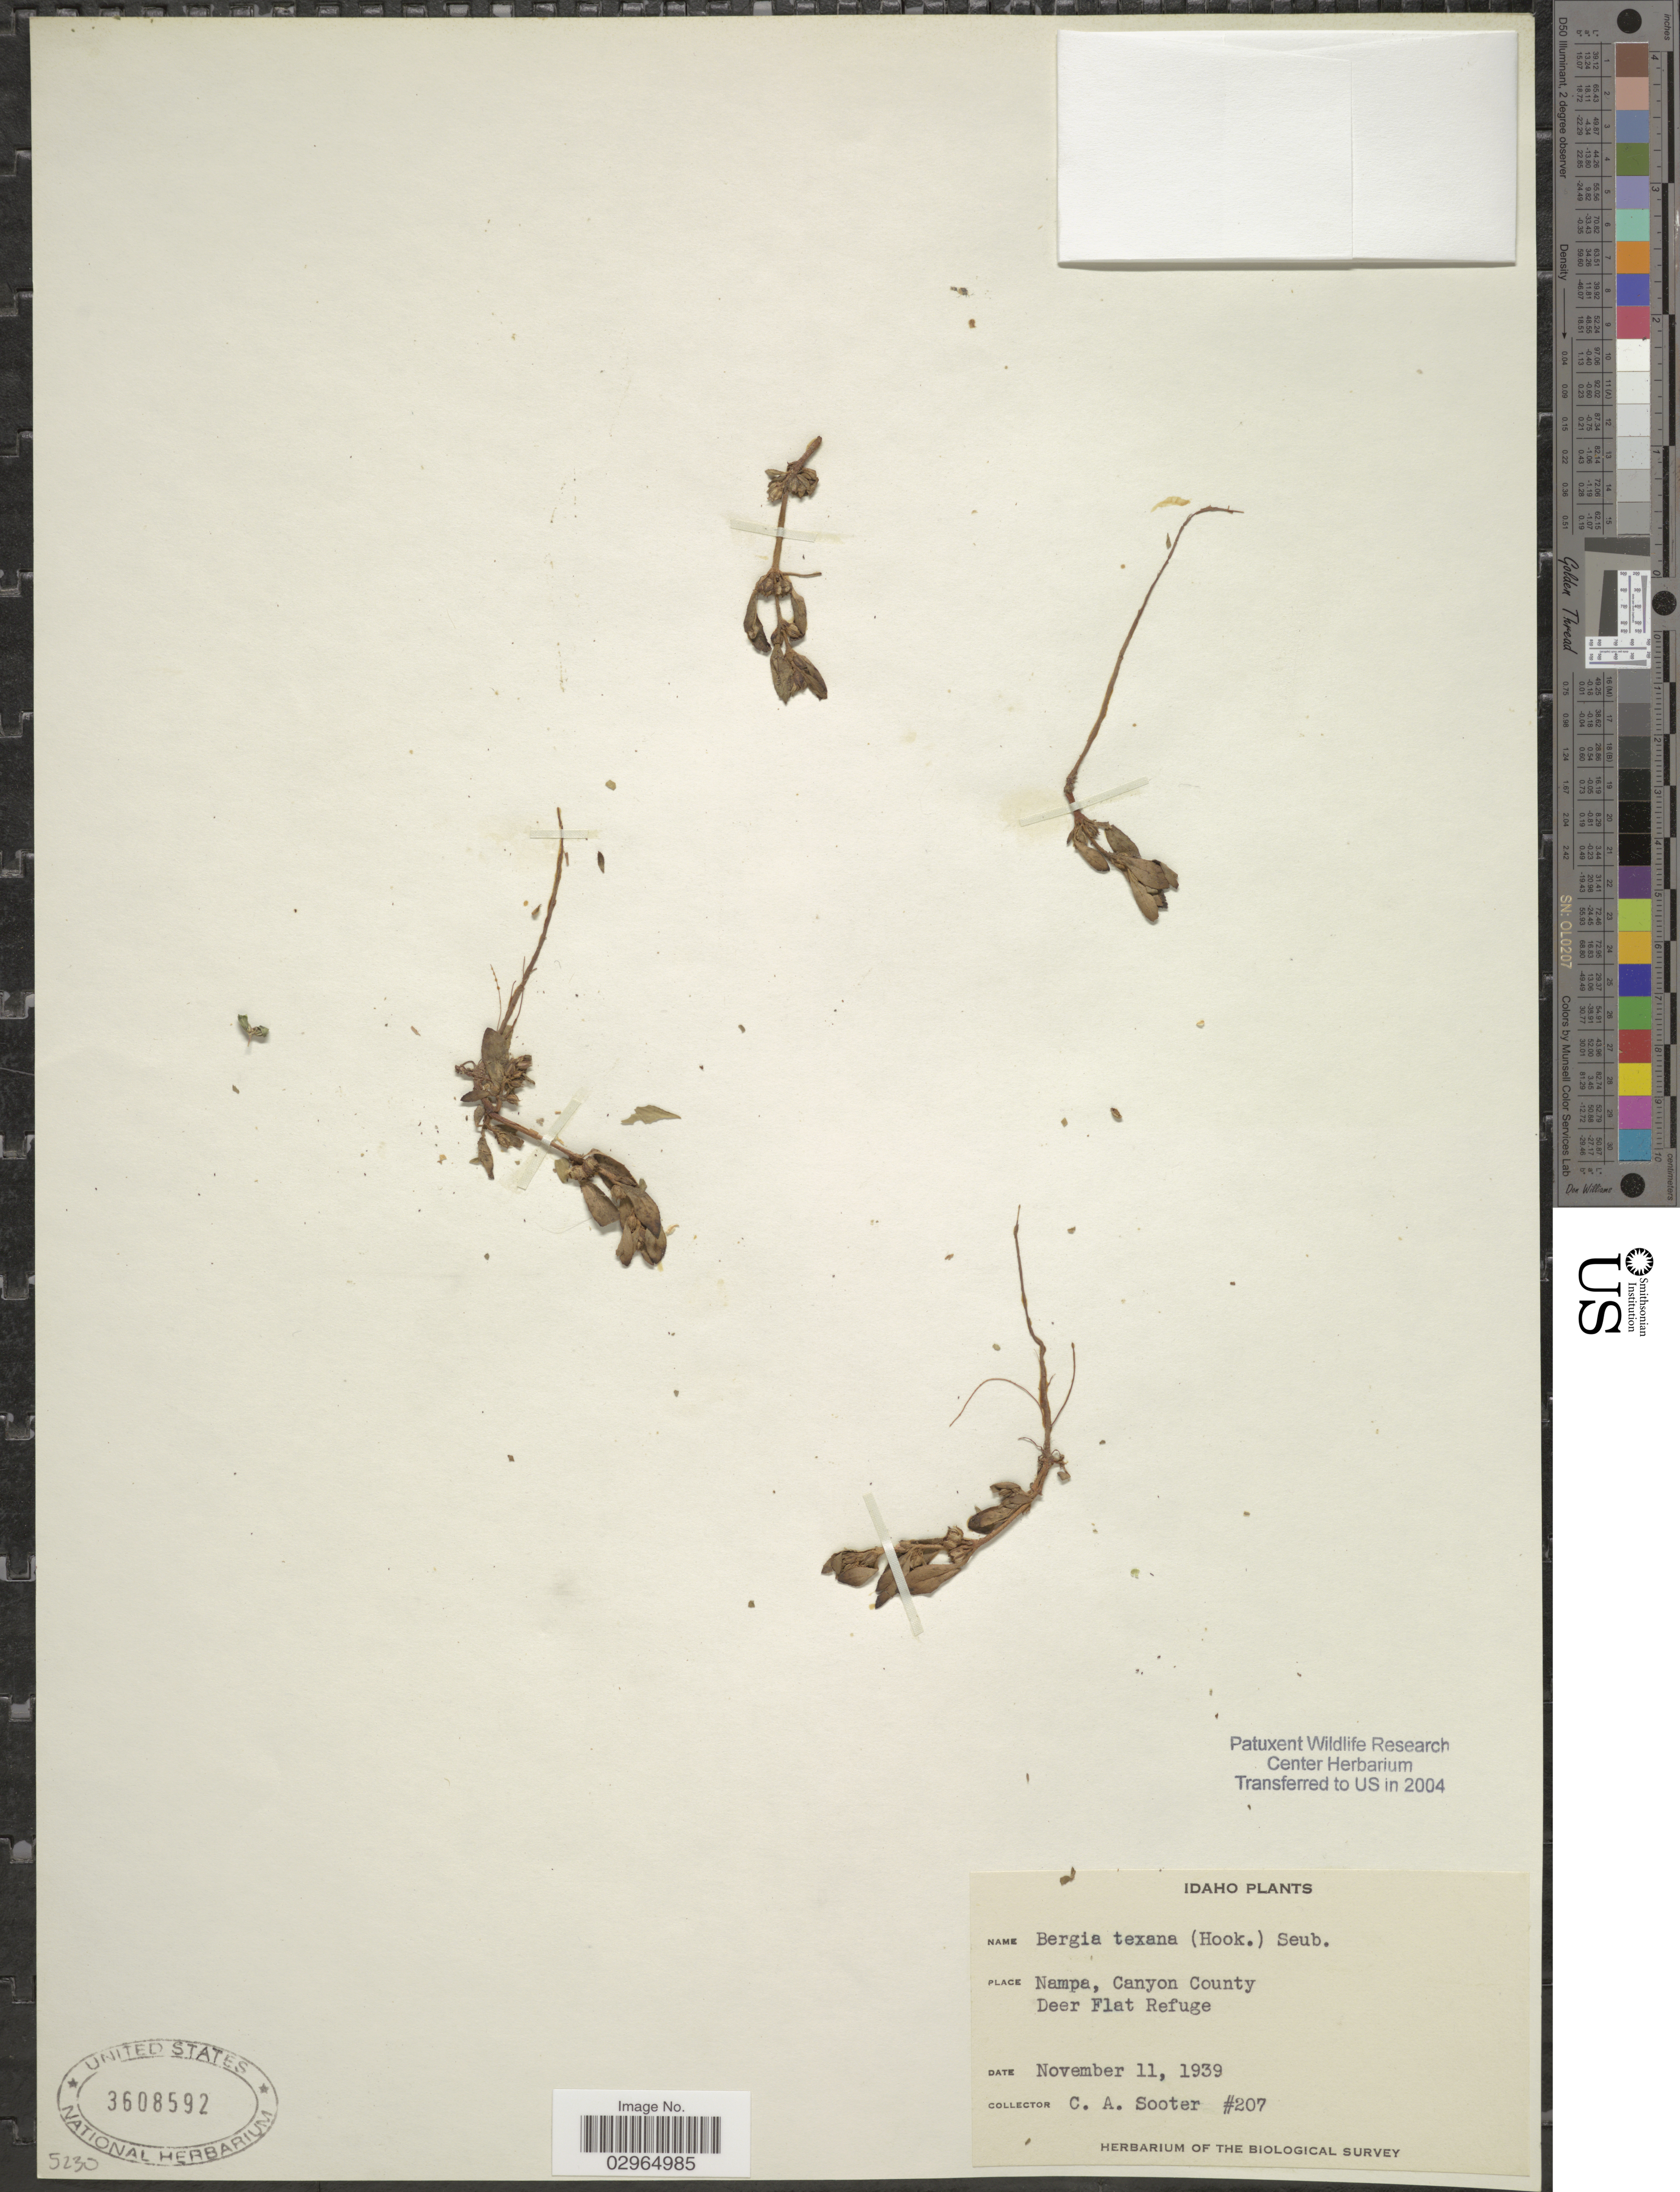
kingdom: Plantae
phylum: Tracheophyta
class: Magnoliopsida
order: Malpighiales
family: Elatinaceae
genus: Bergia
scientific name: Bergia texana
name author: (Hook.) Seub.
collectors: C. Sooter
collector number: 207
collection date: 1939-11-11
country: United States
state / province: Idaho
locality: Nampa, Canyon County. Deer Flat Refuge.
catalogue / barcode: US 3608592